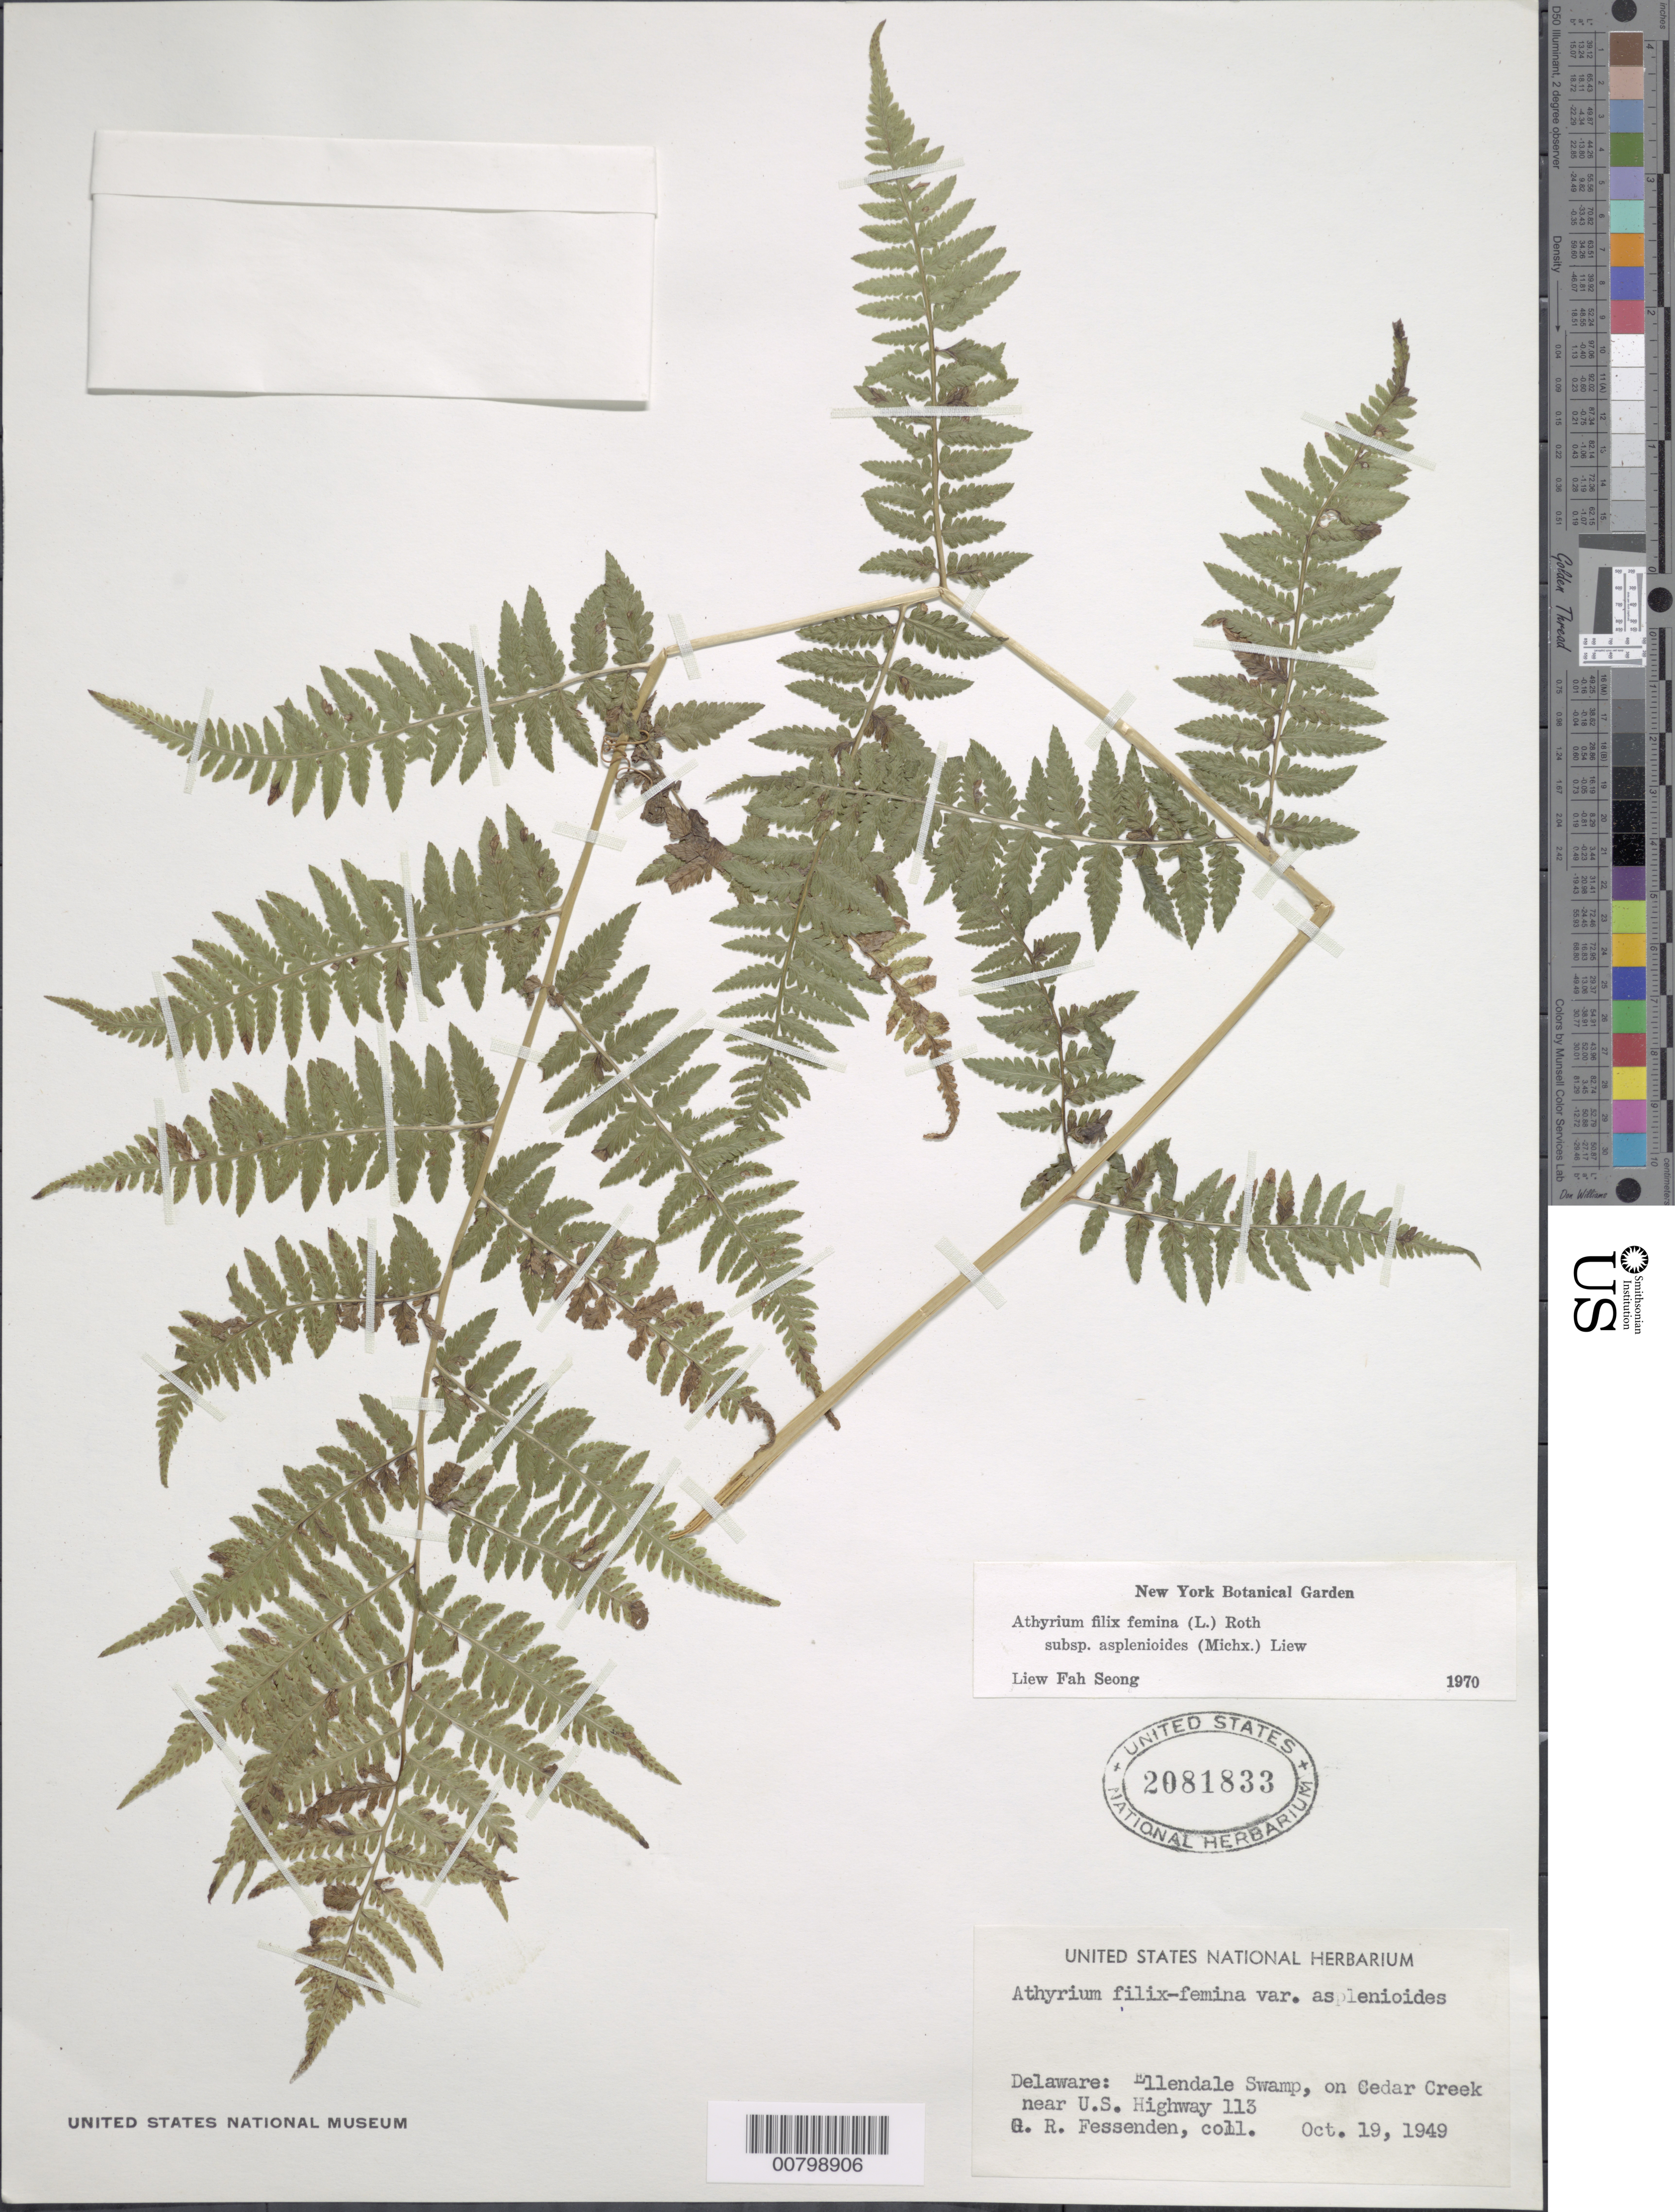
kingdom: Plantae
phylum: Tracheophyta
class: Polypodiopsida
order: Polypodiales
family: Athyriaceae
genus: Athyrium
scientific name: Athyrium filix-femina subsp. asplenioides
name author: (Michx.) Hultén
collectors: G. Fessenden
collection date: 1949-10-19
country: United States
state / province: Delaware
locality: Ellendale Swamp, on Cedar Creek near U.S. Highway 113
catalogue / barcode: US 2081833